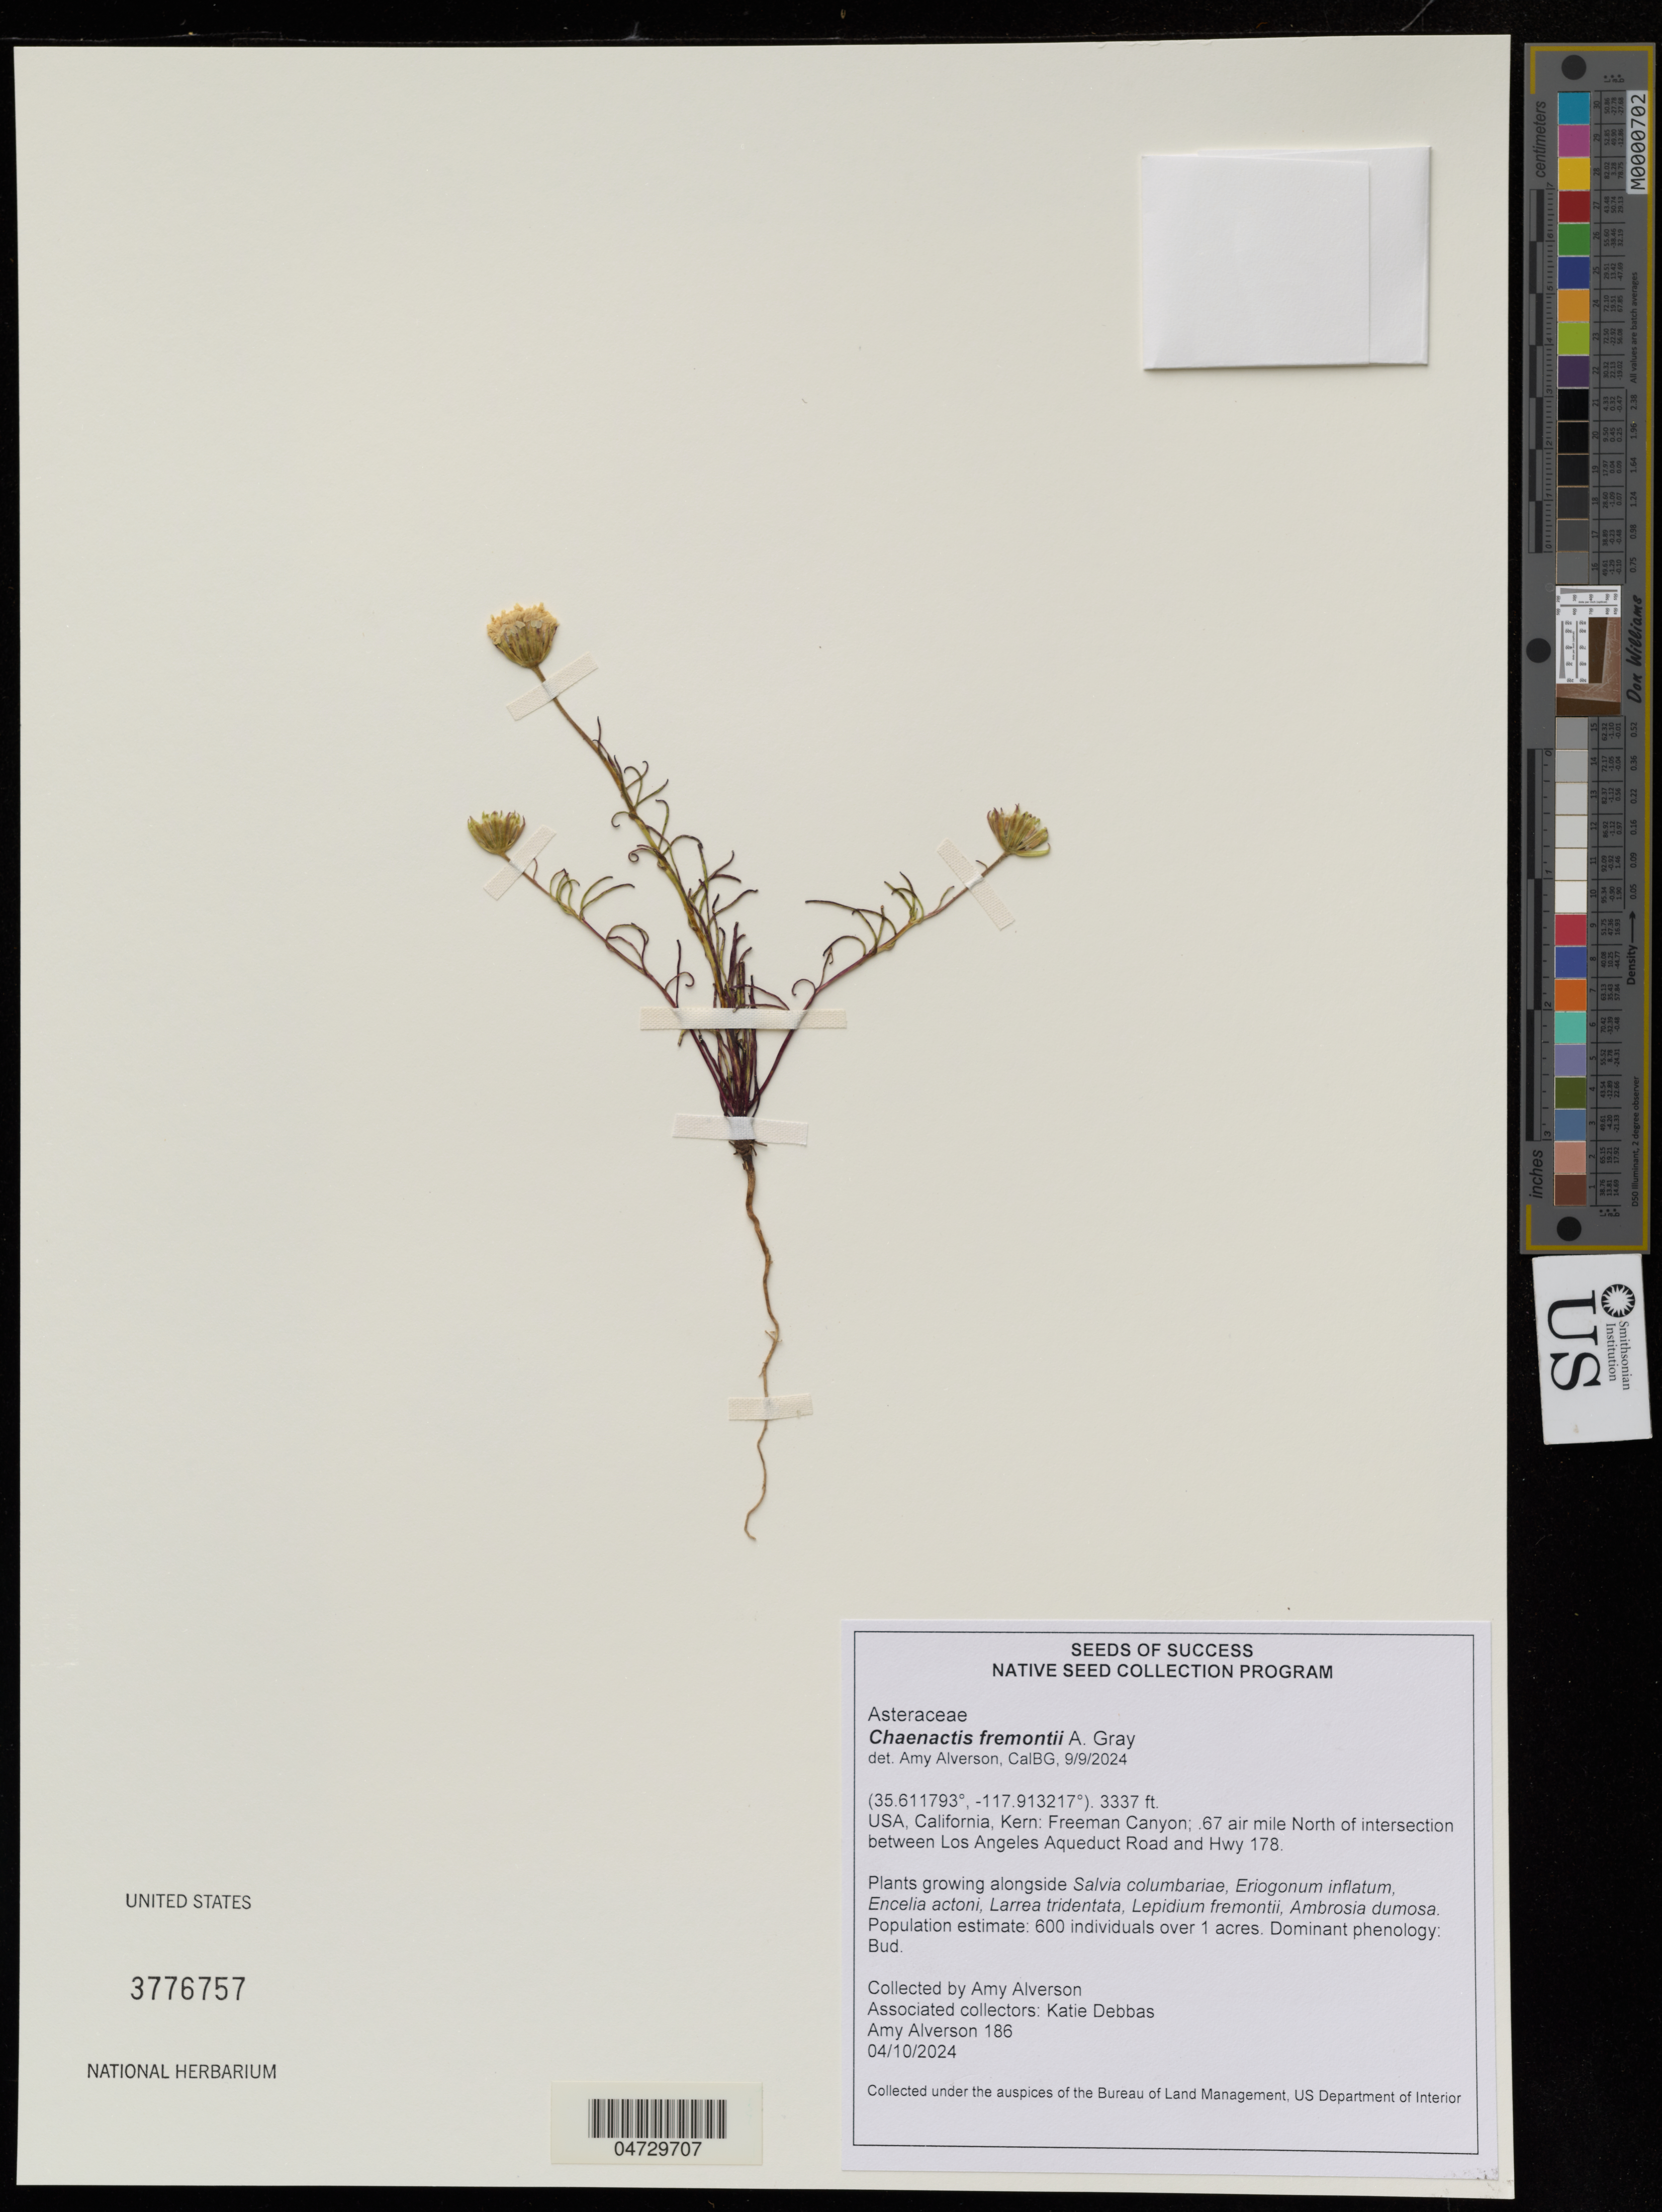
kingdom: Plantae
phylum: Tracheophyta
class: Magnoliopsida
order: Asterales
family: Asteraceae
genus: Chaenactis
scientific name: Chaenactis fremontii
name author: A. Gray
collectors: A. Alverson & K. Debbas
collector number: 186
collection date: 2024-04-10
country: United States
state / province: California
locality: Kern: Freeman Canyon; .67 air mile North of intersection between Los Angeles Aqueduct Road and Hwy 178.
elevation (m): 1017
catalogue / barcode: US 3776757